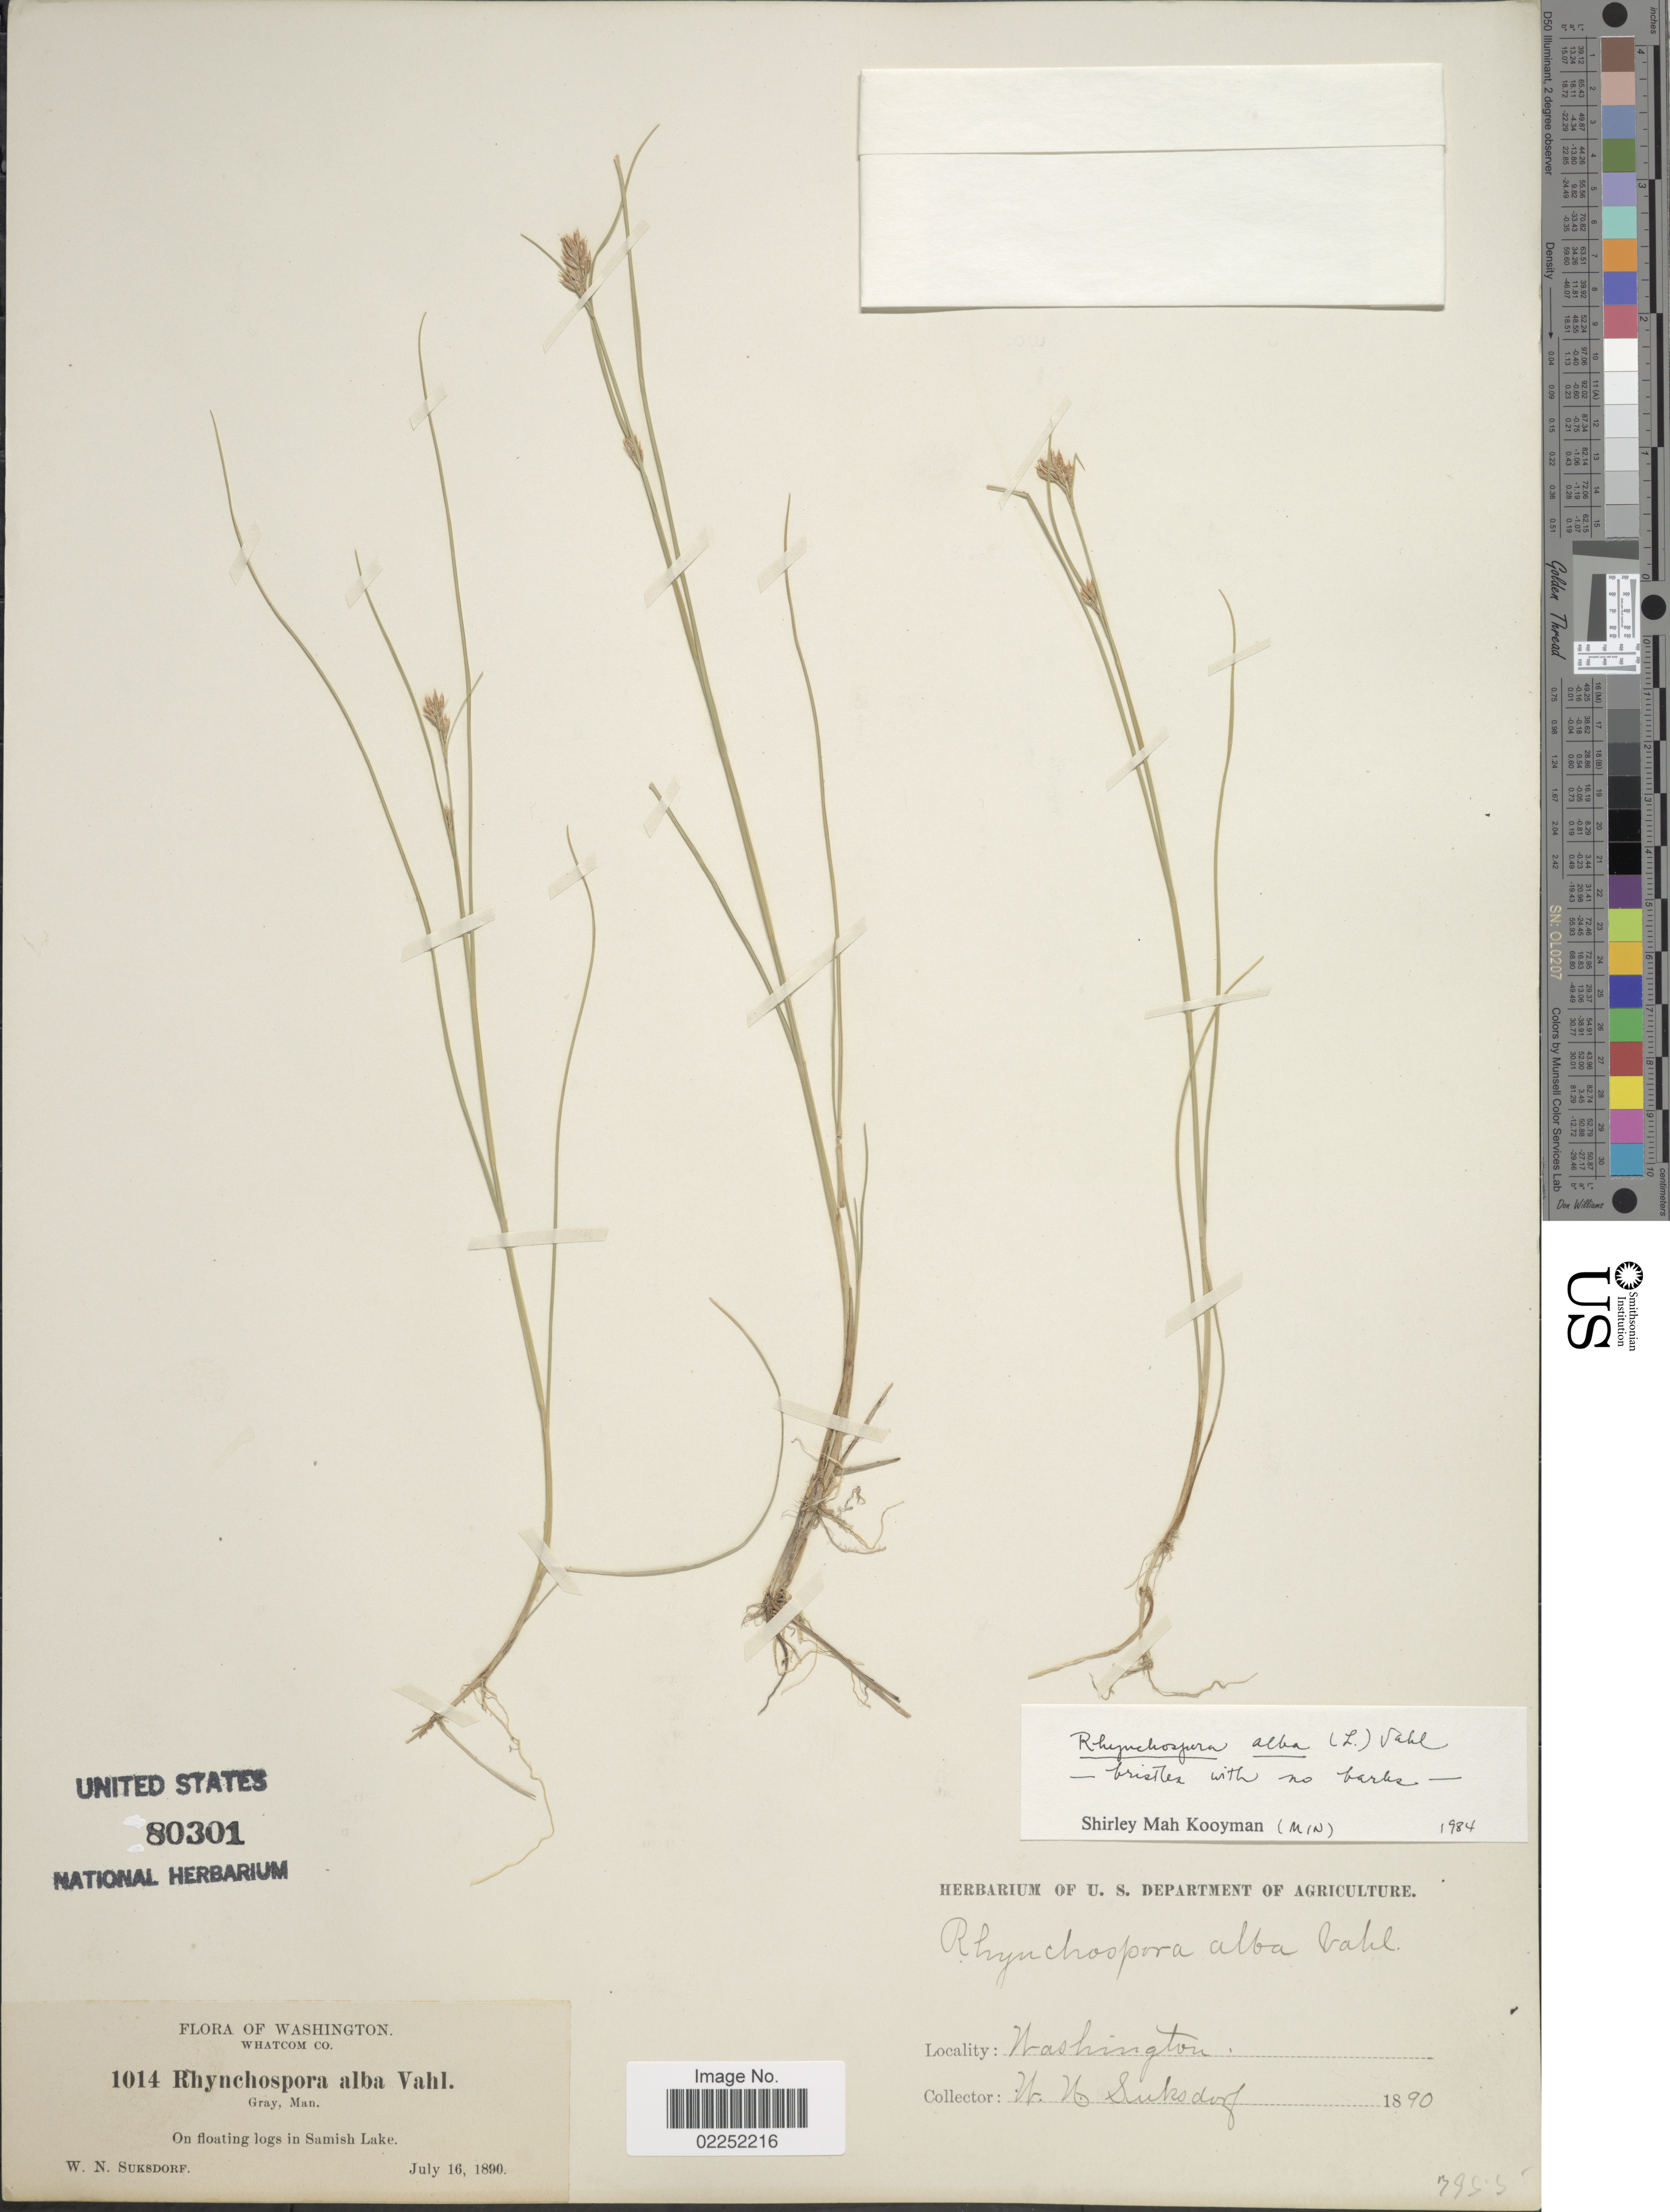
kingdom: Plantae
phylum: Tracheophyta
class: Liliopsida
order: Poales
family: Cyperaceae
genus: Rhynchospora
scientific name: Rhynchospora alba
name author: (L.) Vahl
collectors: W. N. Suksdorf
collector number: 1014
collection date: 1890-07-16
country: United States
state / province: Washington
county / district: Whitman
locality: Whatcom Co, On floating logs in Samish Lake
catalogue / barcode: US 80301